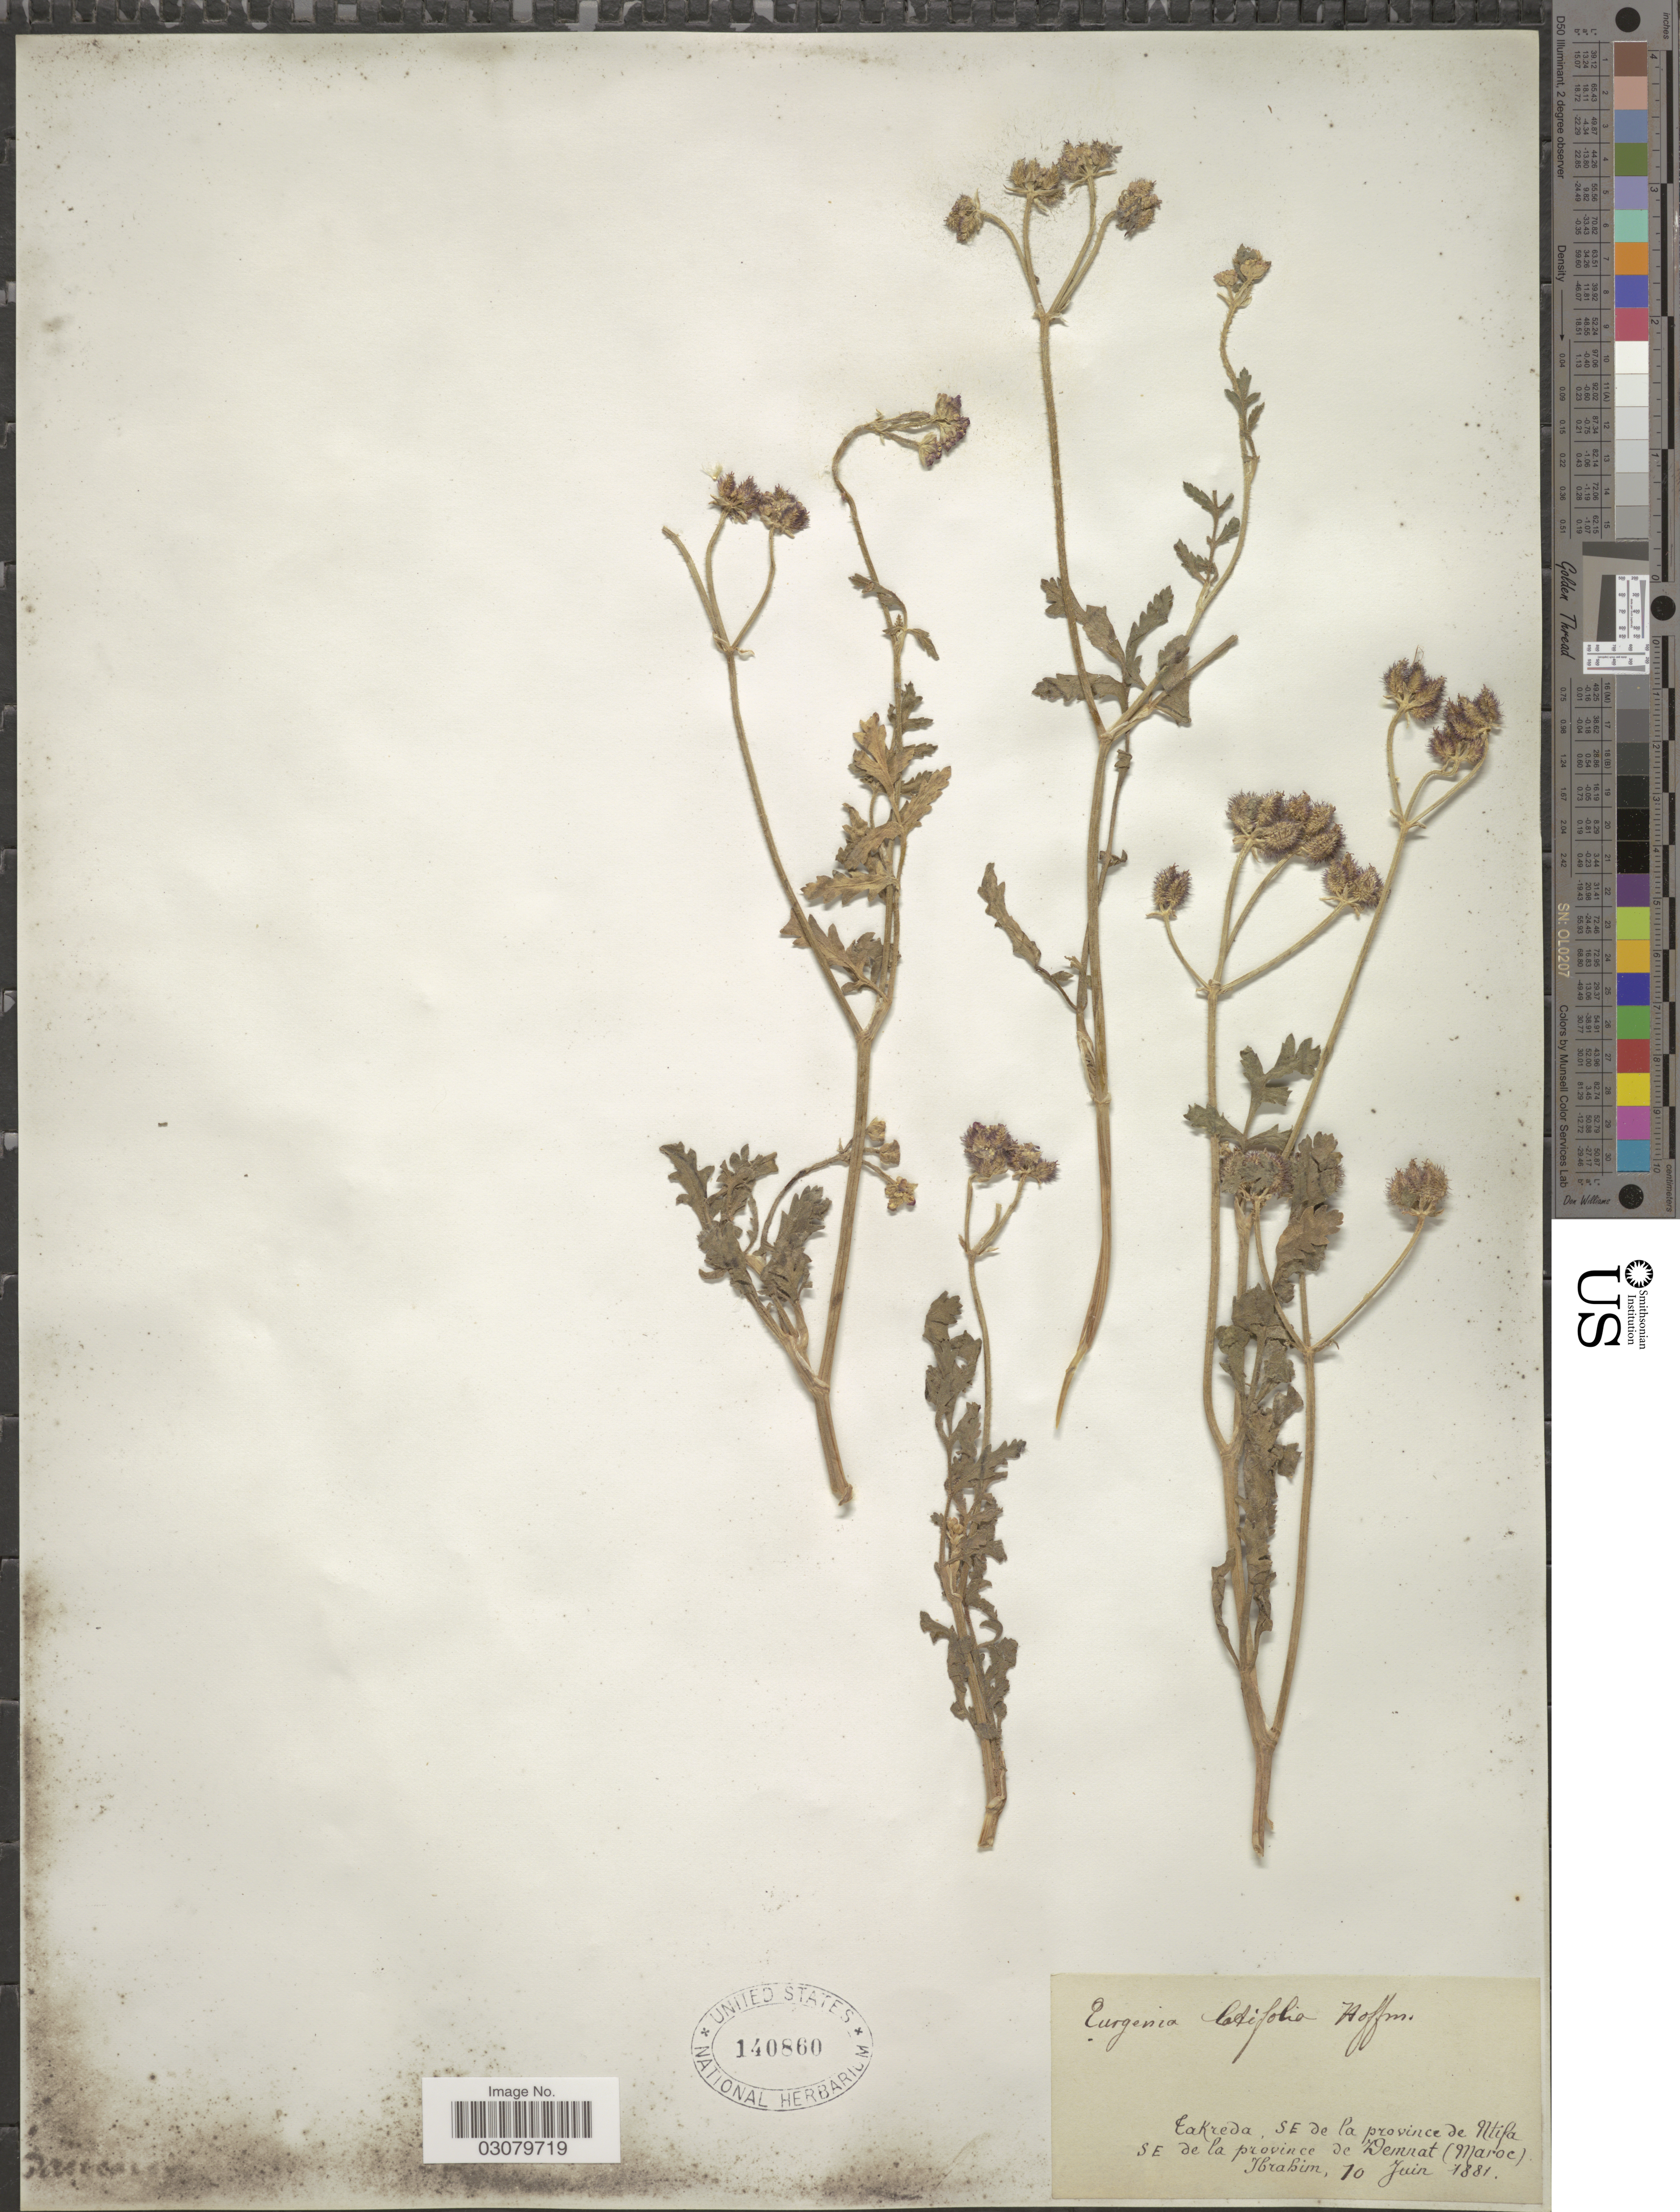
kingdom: Plantae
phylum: Tracheophyta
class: Magnoliopsida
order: Apiales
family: Apiaceae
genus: Caucalis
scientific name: Caucalis latifolia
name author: L.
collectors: -. Ibrahim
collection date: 1881-06-10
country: Morocco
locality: Takreda, SE de la province de Ntifa, SE de la prov de Demnat (Maroc).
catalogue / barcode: US 140860